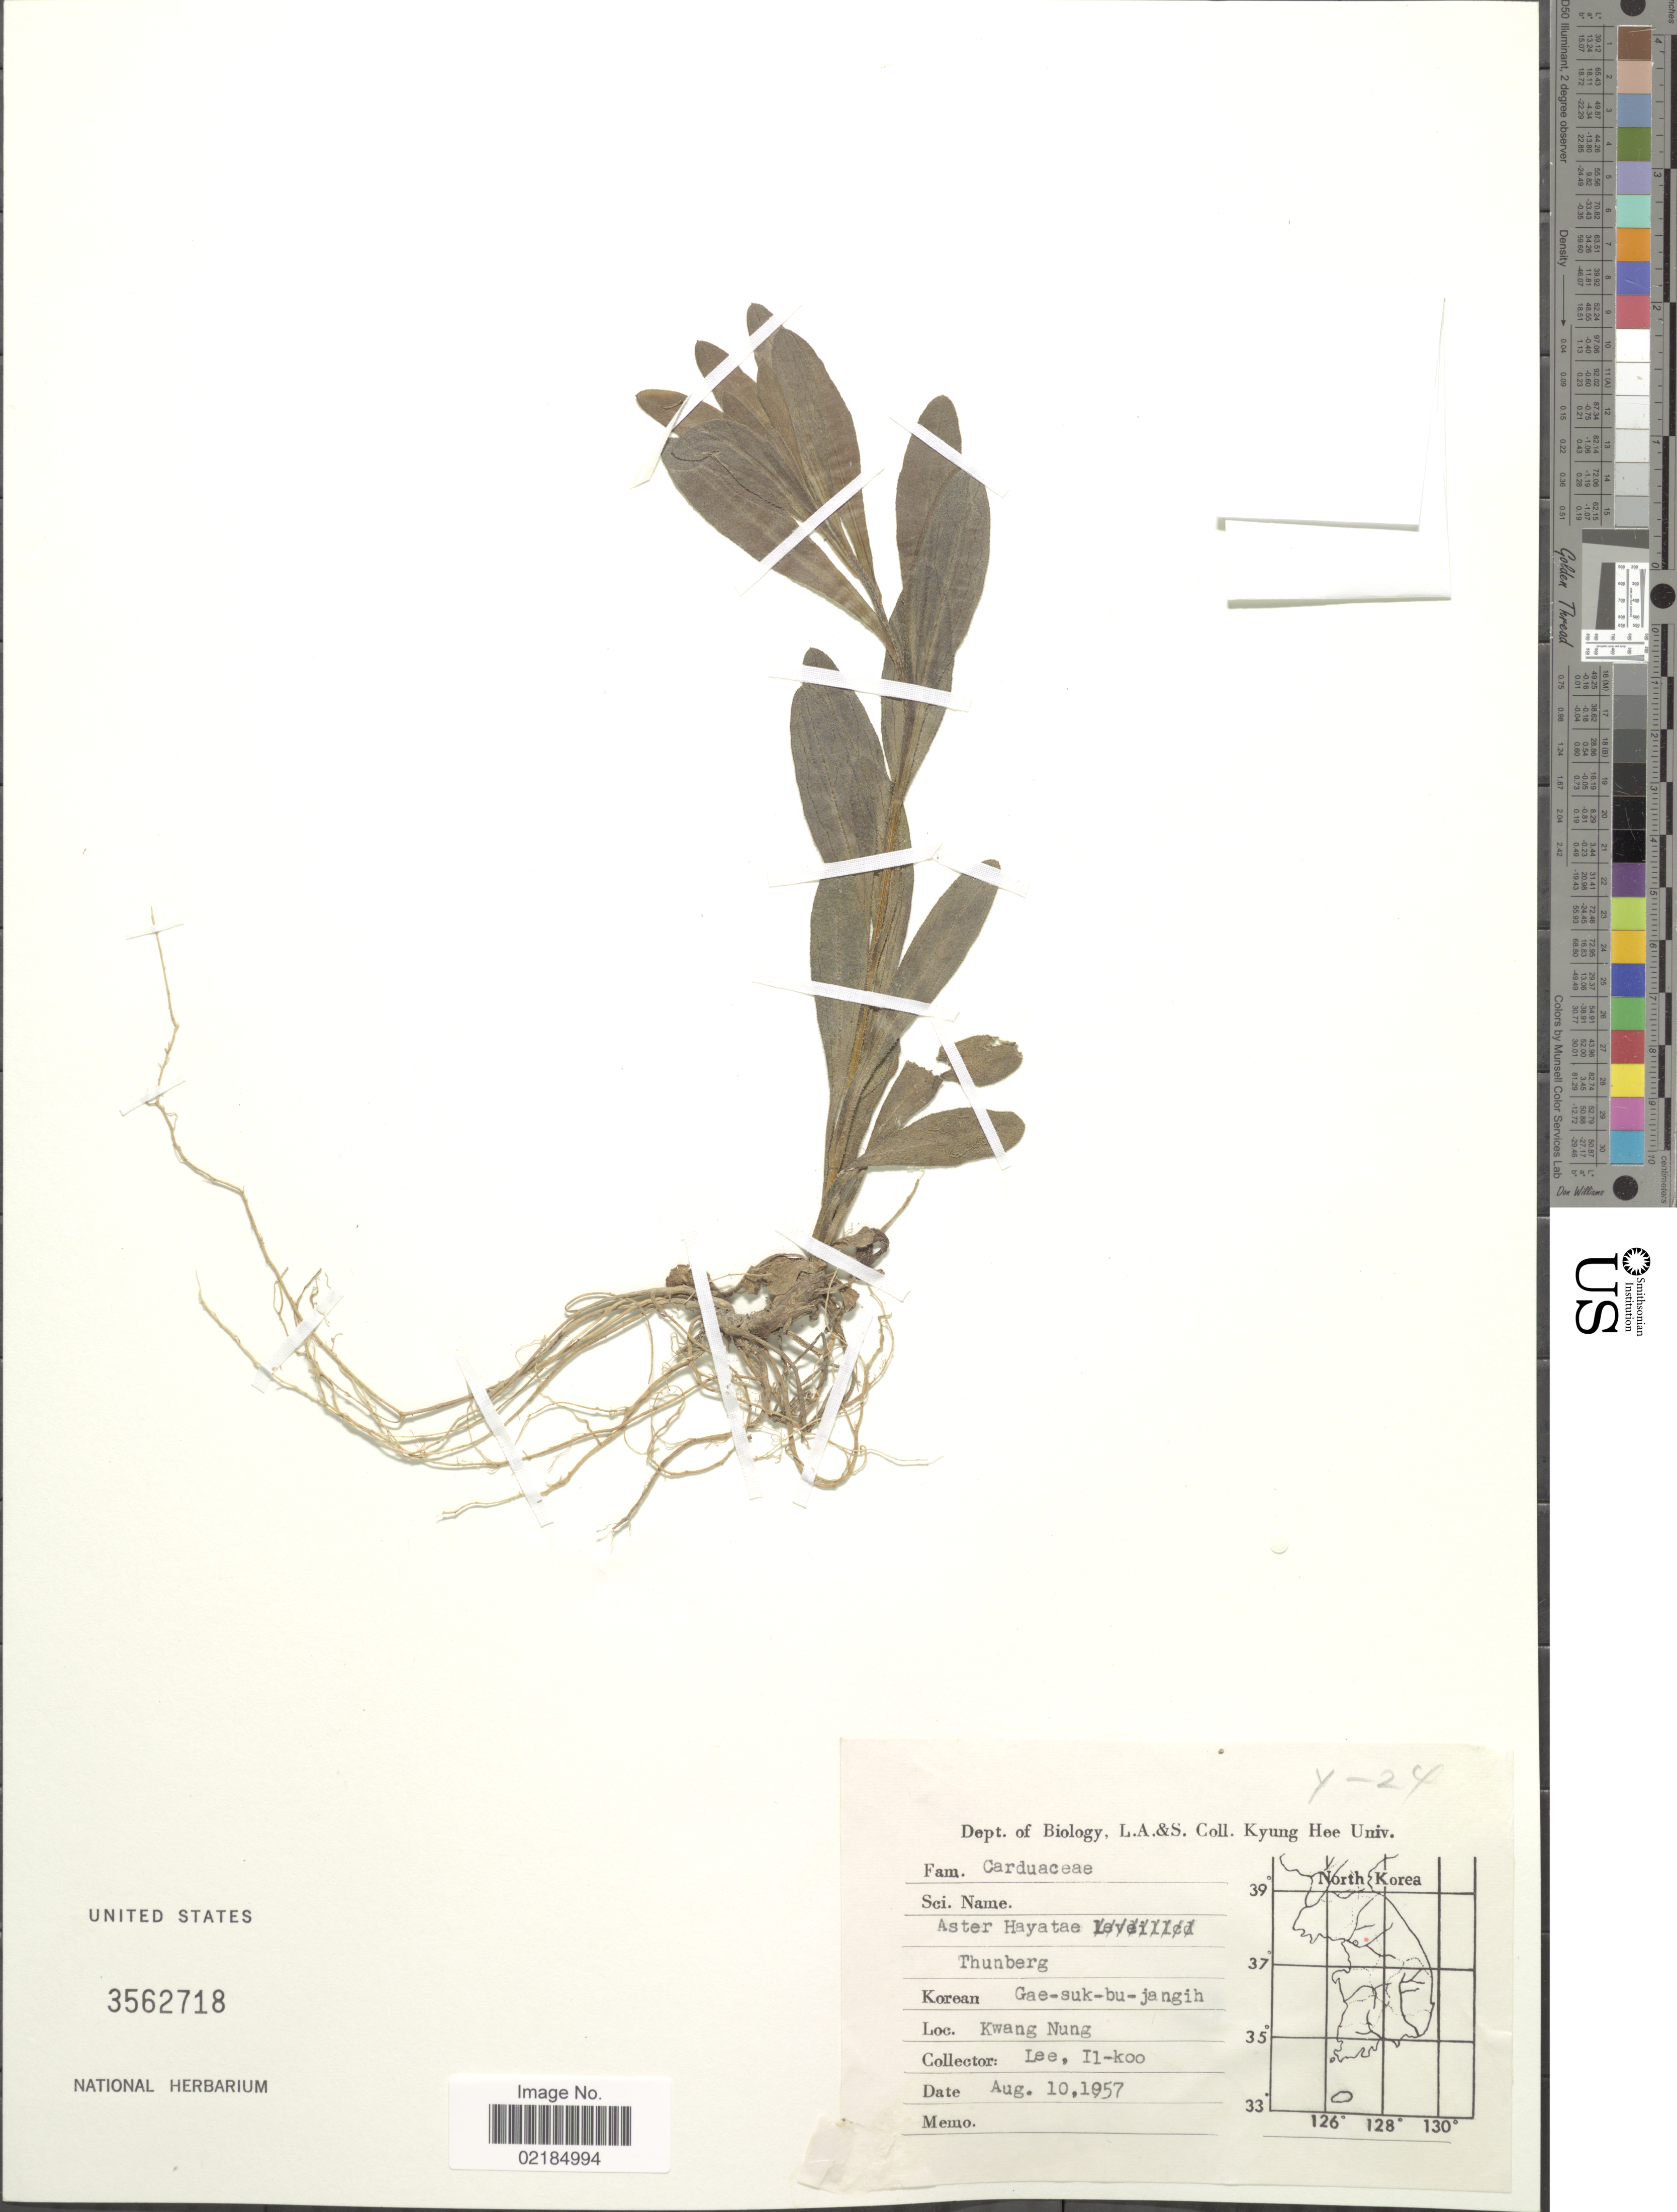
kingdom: Plantae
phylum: Tracheophyta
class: Magnoliopsida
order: Asterales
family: Asteraceae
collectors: I. Lee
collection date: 1957-08-10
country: South Korea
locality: Kwang Nung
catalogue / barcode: US 3562718